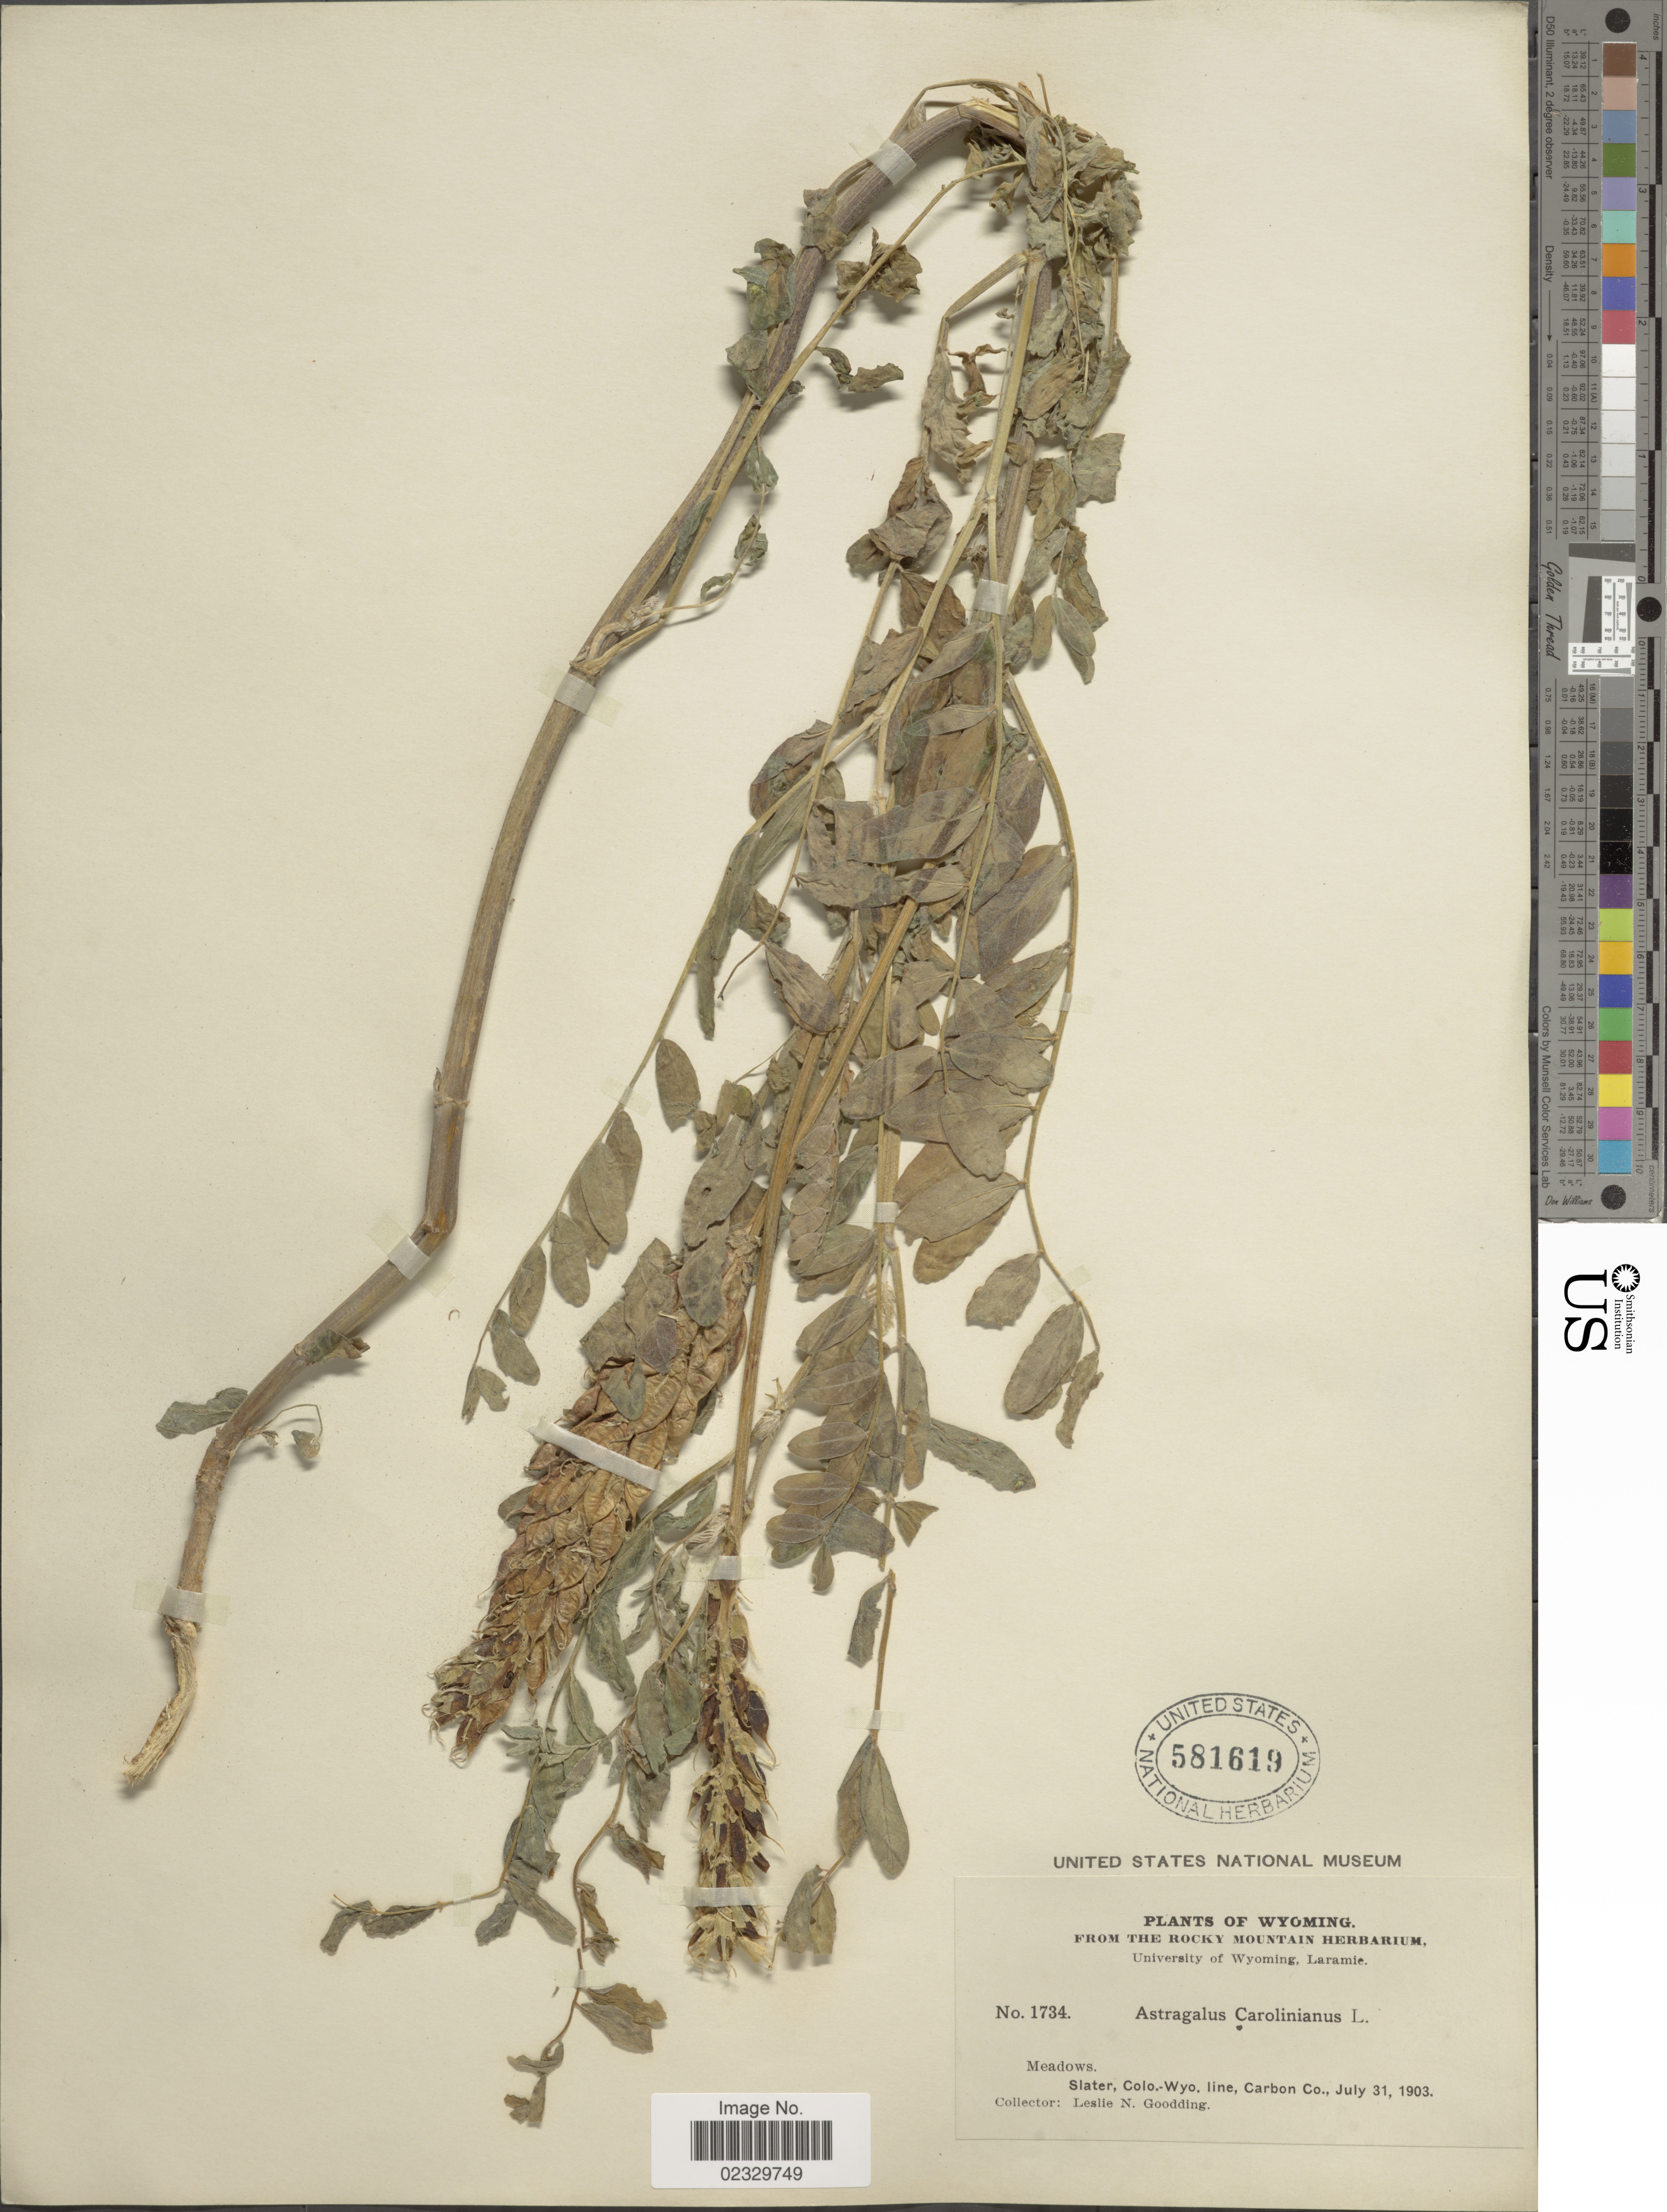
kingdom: Plantae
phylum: Tracheophyta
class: Magnoliopsida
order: Fabales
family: Fabaceae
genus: Astragalus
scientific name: Astragalus canadensis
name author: L.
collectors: L. N. Goodding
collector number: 1734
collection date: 1903-07-31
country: United States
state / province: Wyoming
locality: Slater, Colo-Wyo. line, Carbon Co.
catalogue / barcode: US 581619